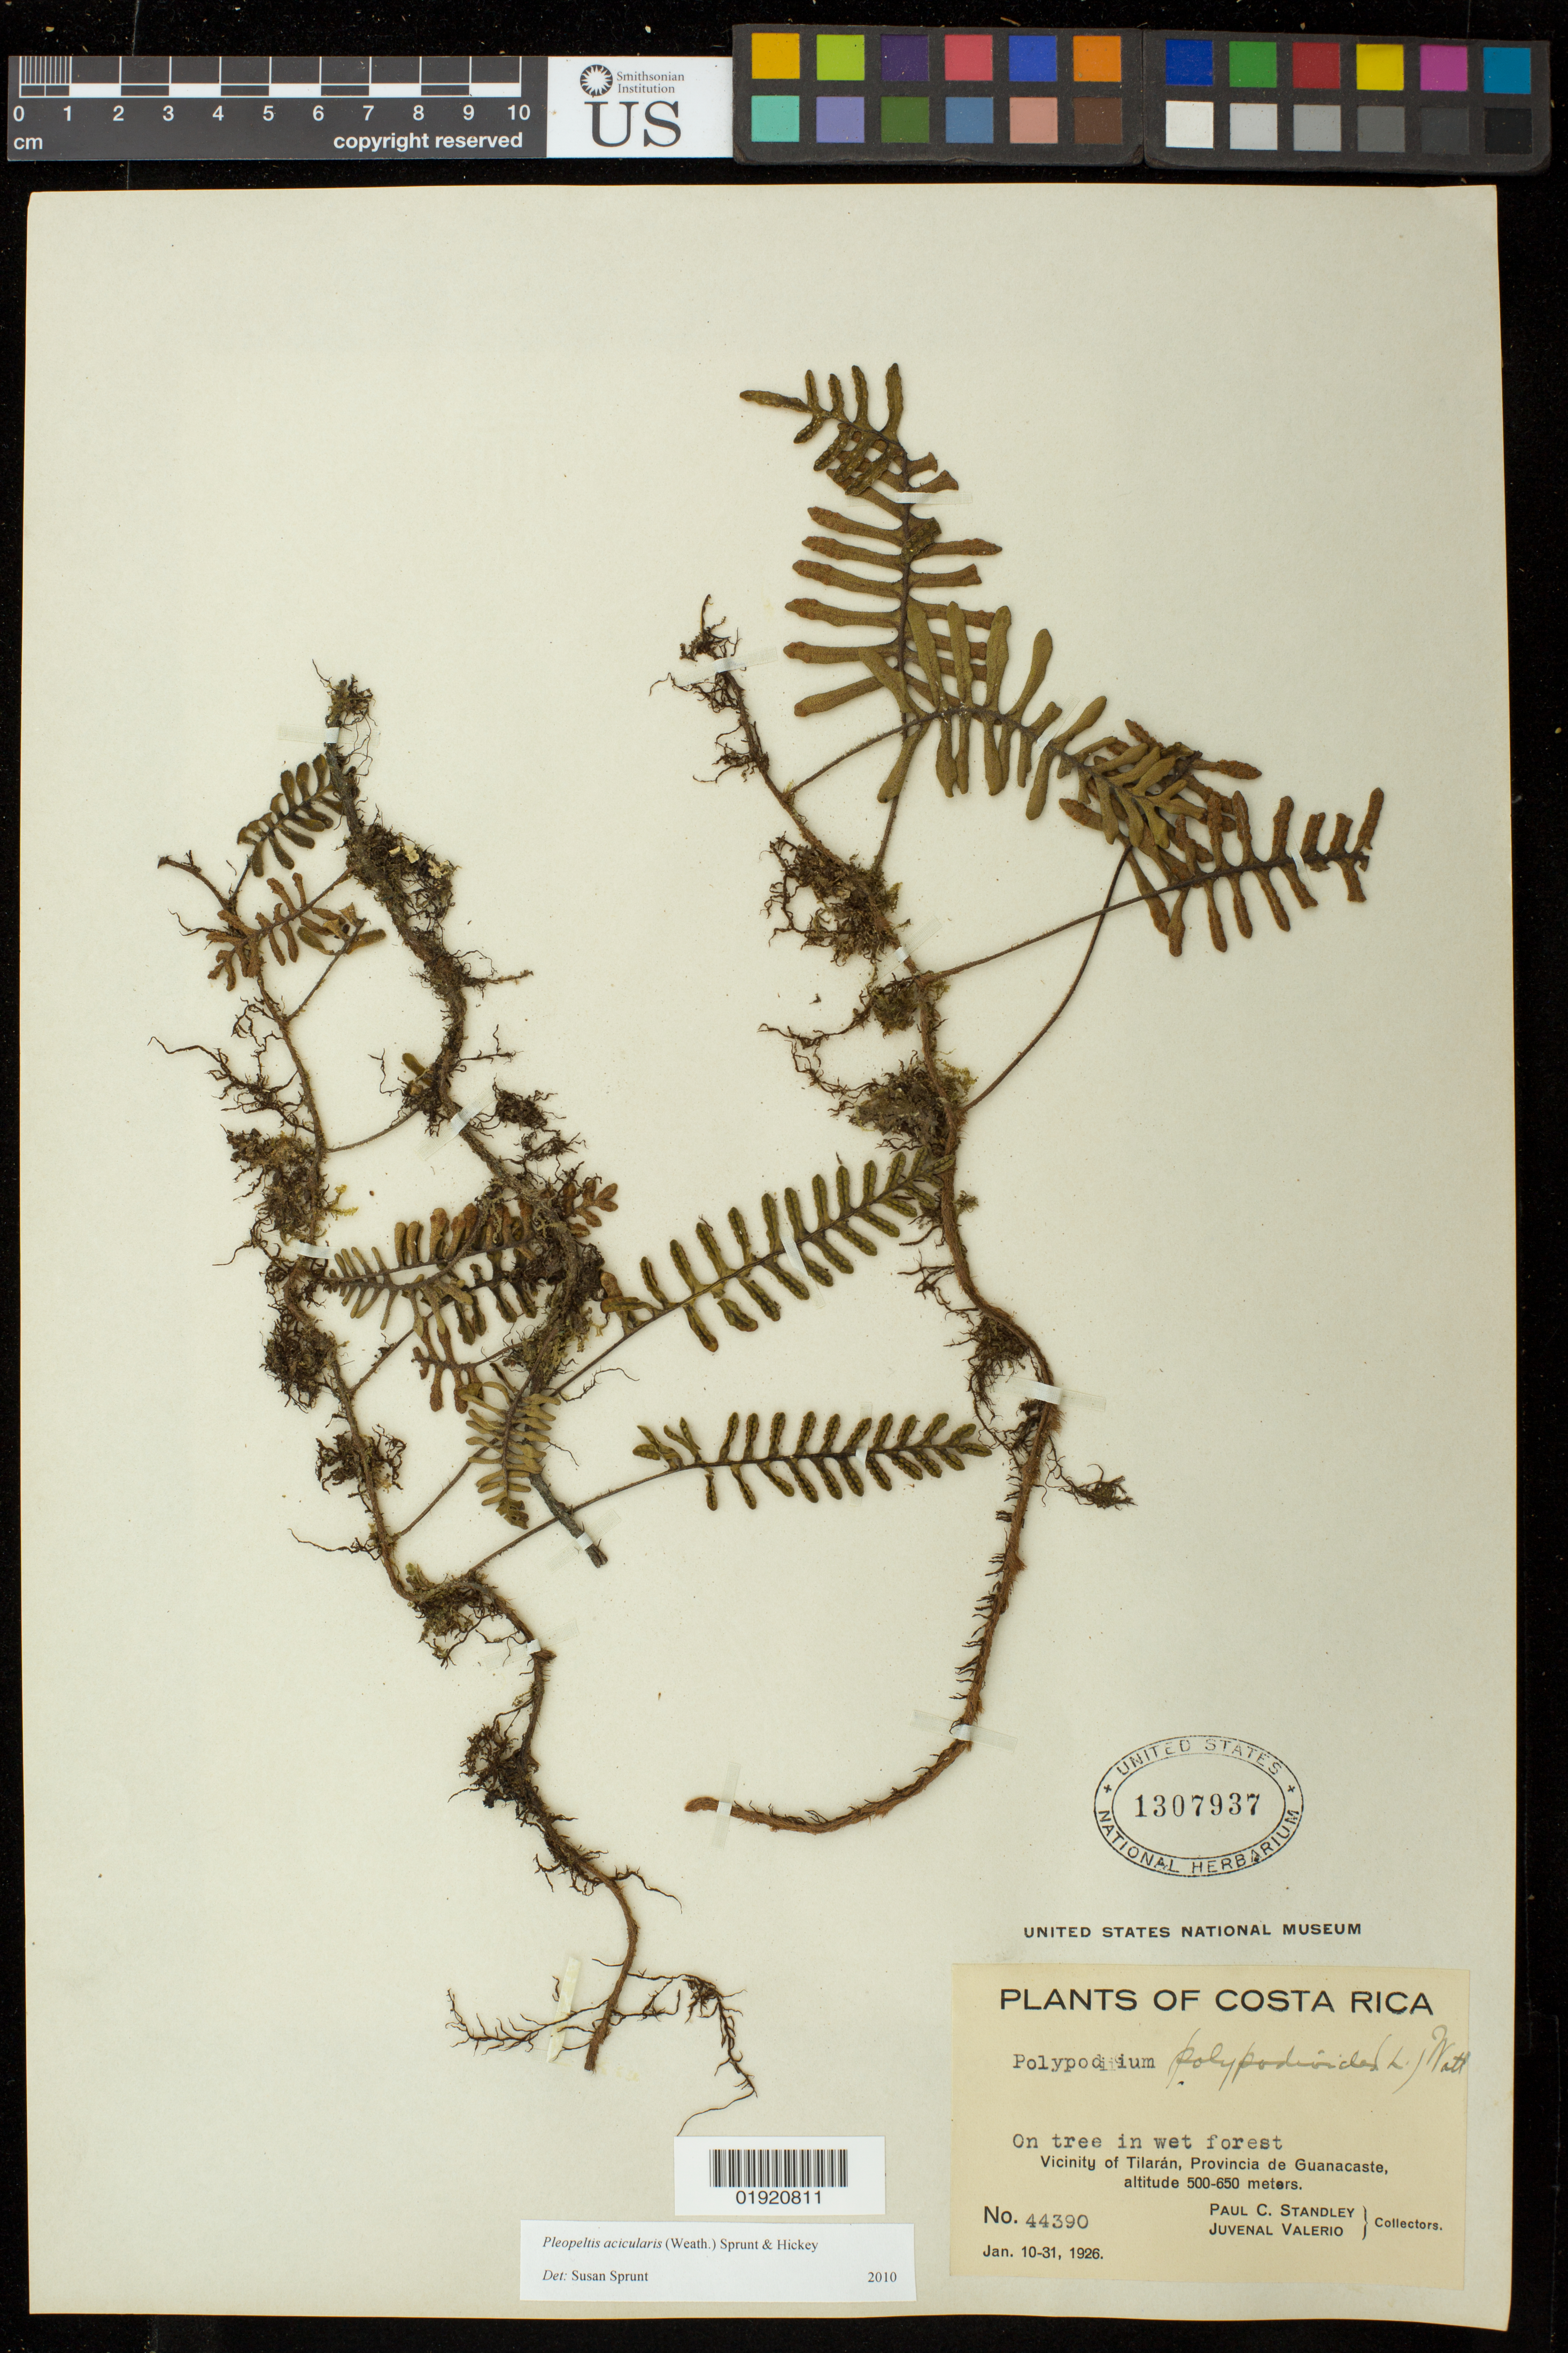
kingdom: Plantae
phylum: Tracheophyta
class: Polypodiopsida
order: Polypodiales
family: Polypodiaceae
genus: Pleopeltis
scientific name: Pleopeltis acicularis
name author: (Weath.) A.R. Sm. & Krömer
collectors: P. C. Standley & J. Valerio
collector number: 44390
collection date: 1926-01-10/1926-01-31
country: Costa Rica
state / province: Guanacaste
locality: Vicitiy of Tilaran, Provincia de Guanacaste.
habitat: On tree in wet forest.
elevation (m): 500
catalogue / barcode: US 1307937